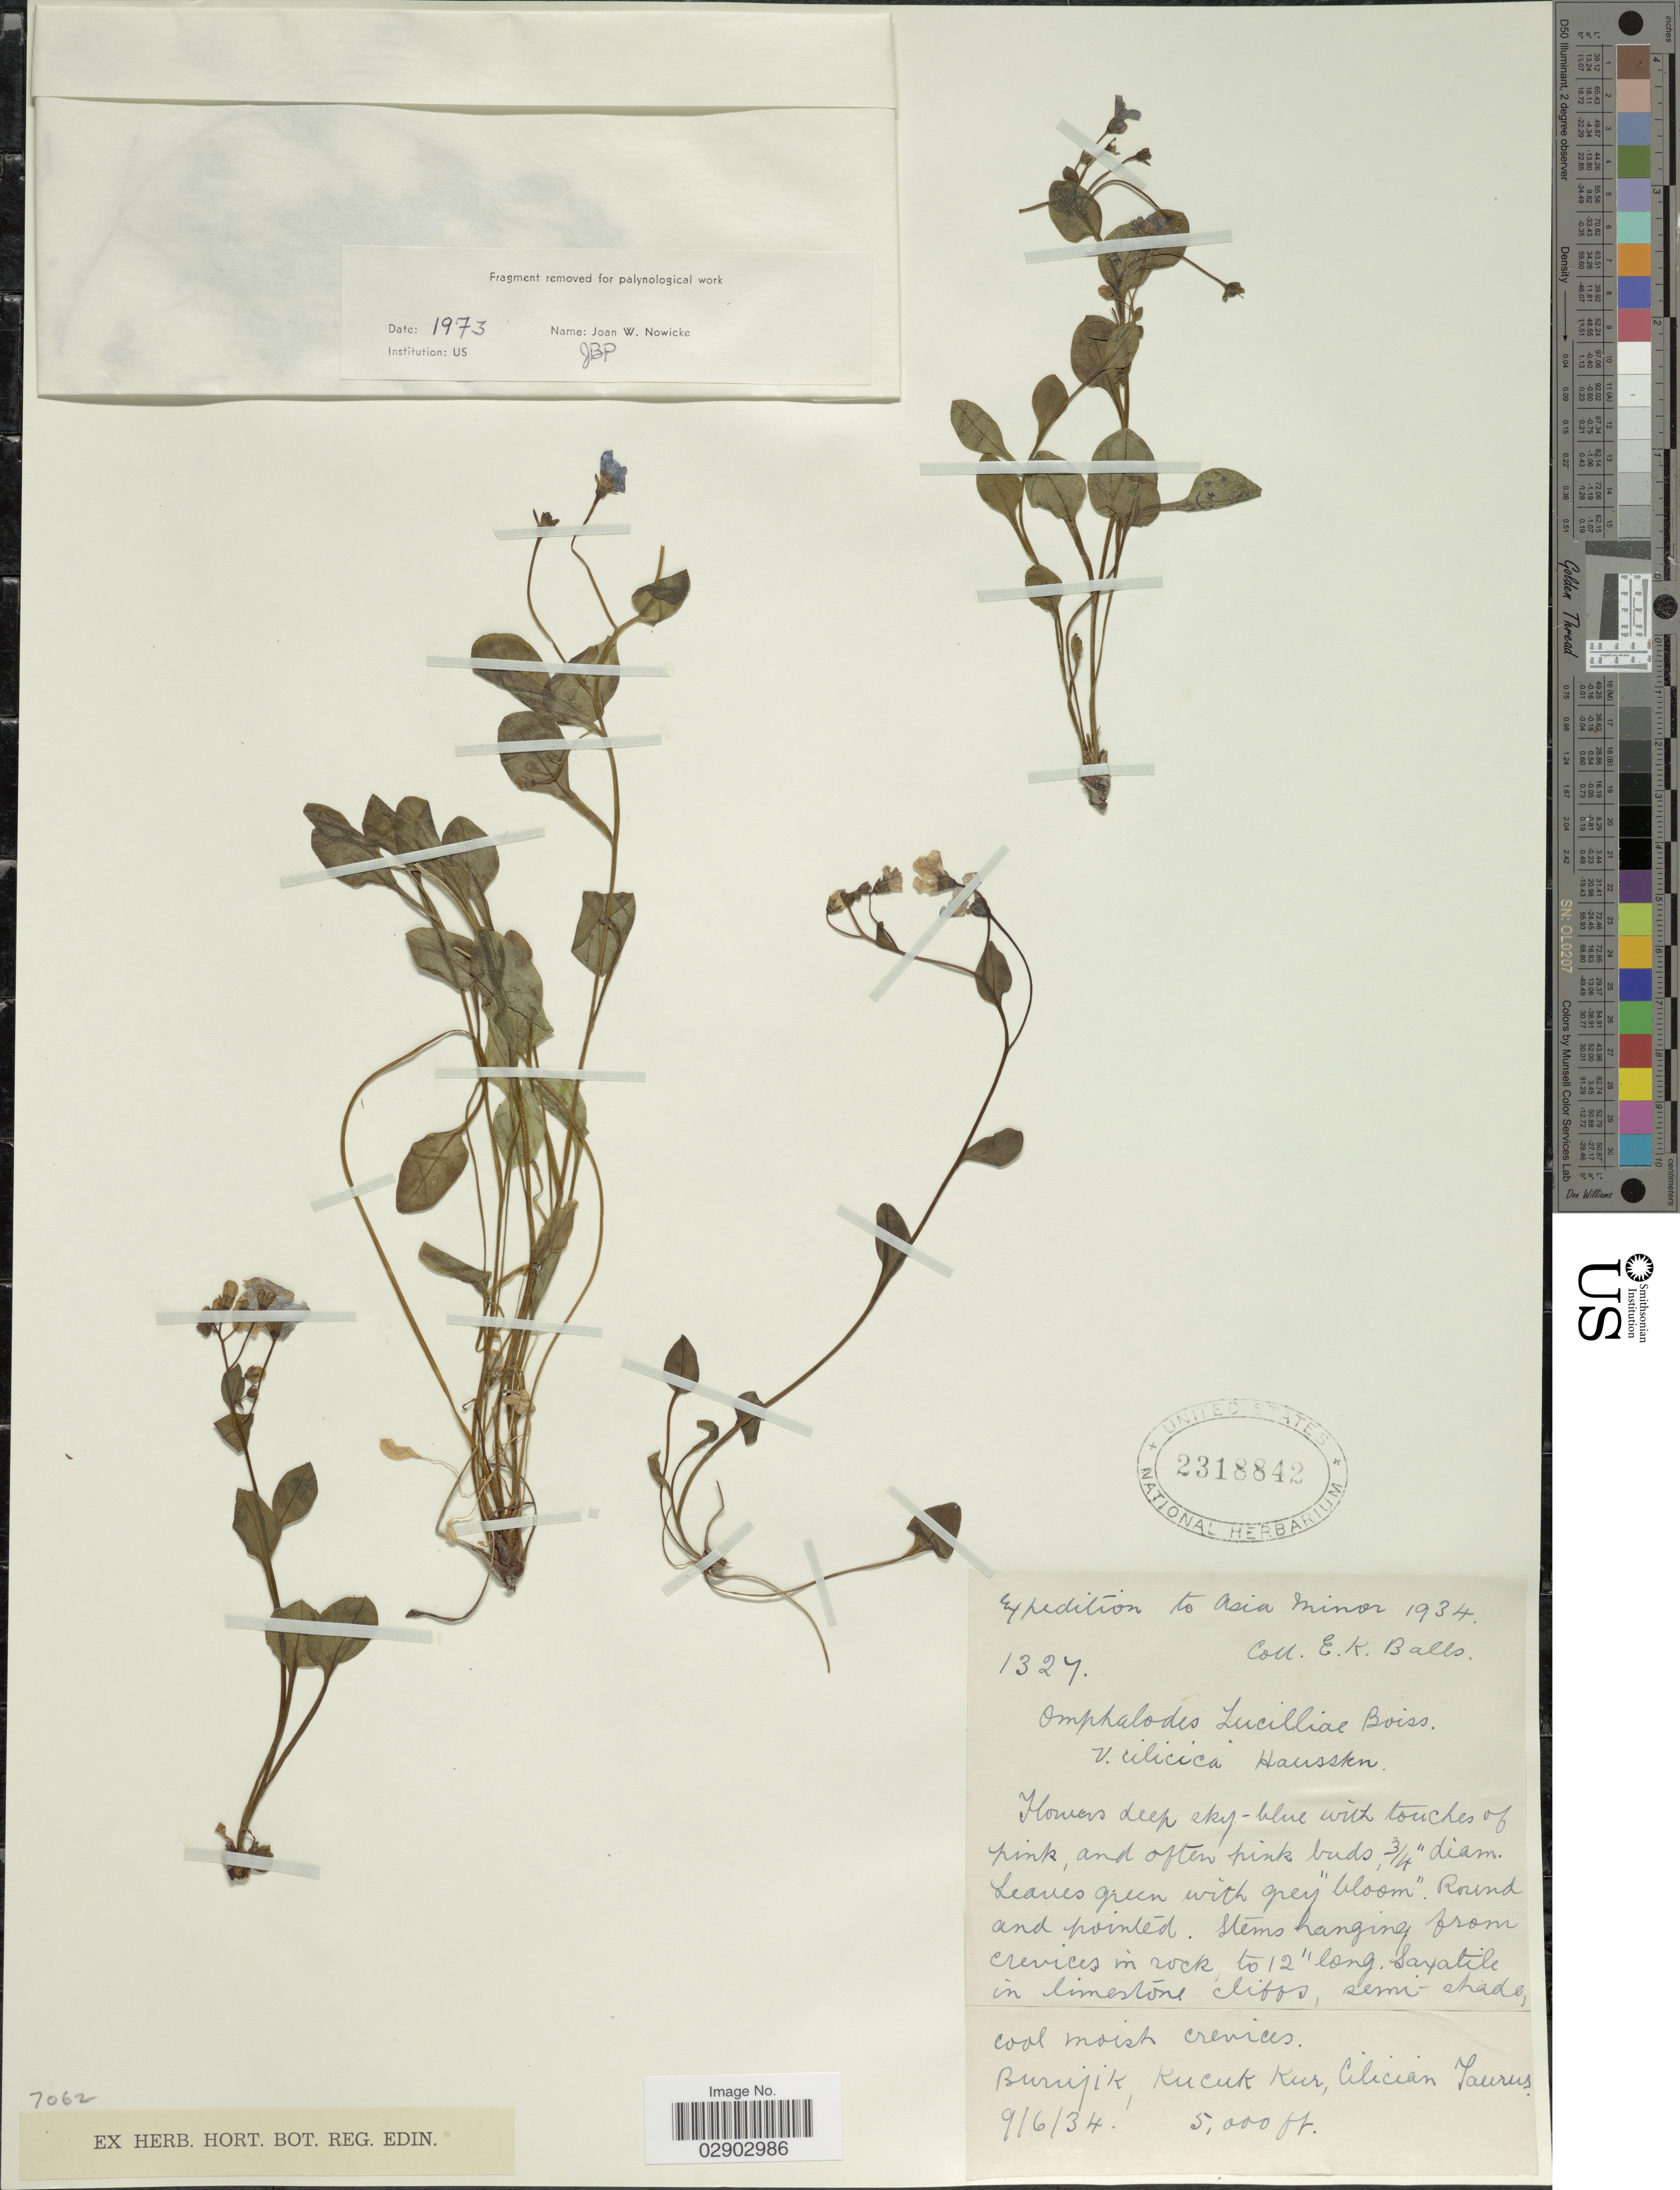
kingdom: Plantae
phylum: Tracheophyta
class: Magnoliopsida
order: Boraginales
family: Boraginaceae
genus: Omphalodes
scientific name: Omphalodes lucilliae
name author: Boiss.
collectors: E. K. Balls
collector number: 1327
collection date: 1934-06-09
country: Turkey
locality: Asia Minor. Burujik, Kucuk Kur, Cilician Taurus.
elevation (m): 1524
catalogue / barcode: US 2318842